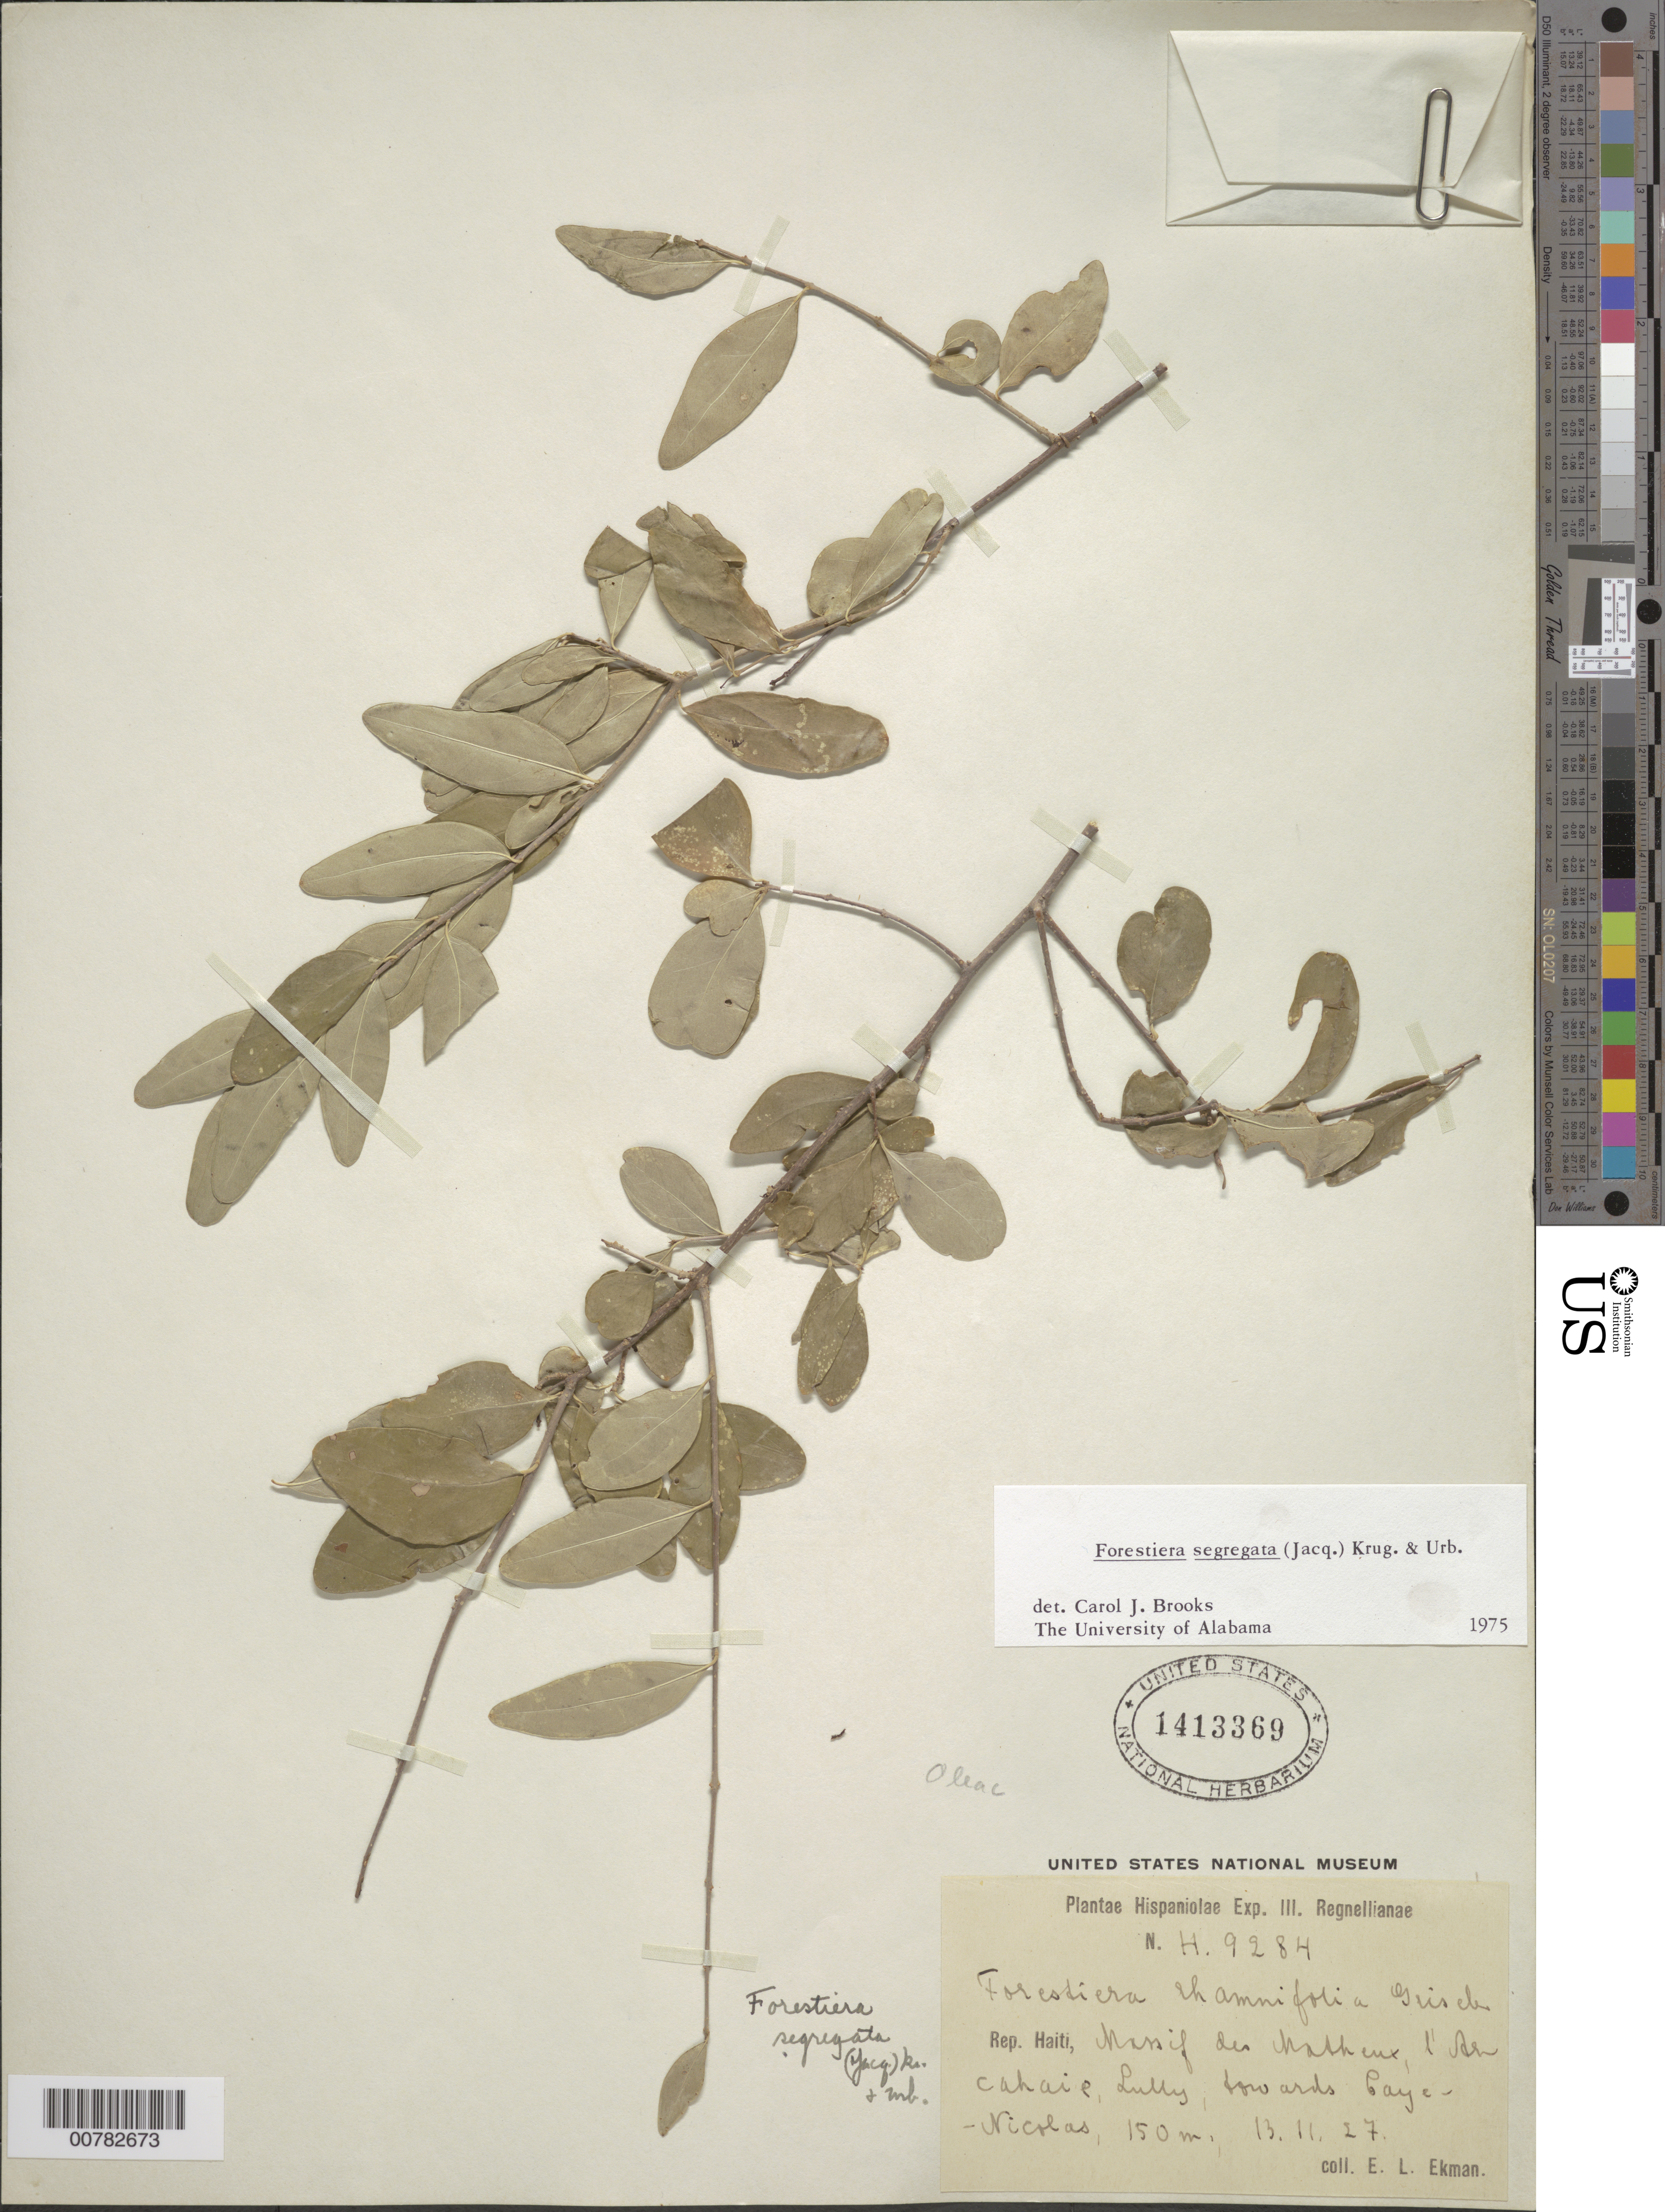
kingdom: Plantae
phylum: Tracheophyta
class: Magnoliopsida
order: Lamiales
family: Oleaceae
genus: Forestiera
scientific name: Forestiera segregata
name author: (Jacq.) Krug & Urb.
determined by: Brooks, Cecil J.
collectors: E. L. Ekman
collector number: H 9284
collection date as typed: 13 Nov 1927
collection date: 1927-11-13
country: Haiti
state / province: Ouest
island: Hispaniola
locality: Massif des Matheux, l'Arcahaie, Lully, towads Caye-Nicolas.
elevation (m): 150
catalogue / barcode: US 1413369